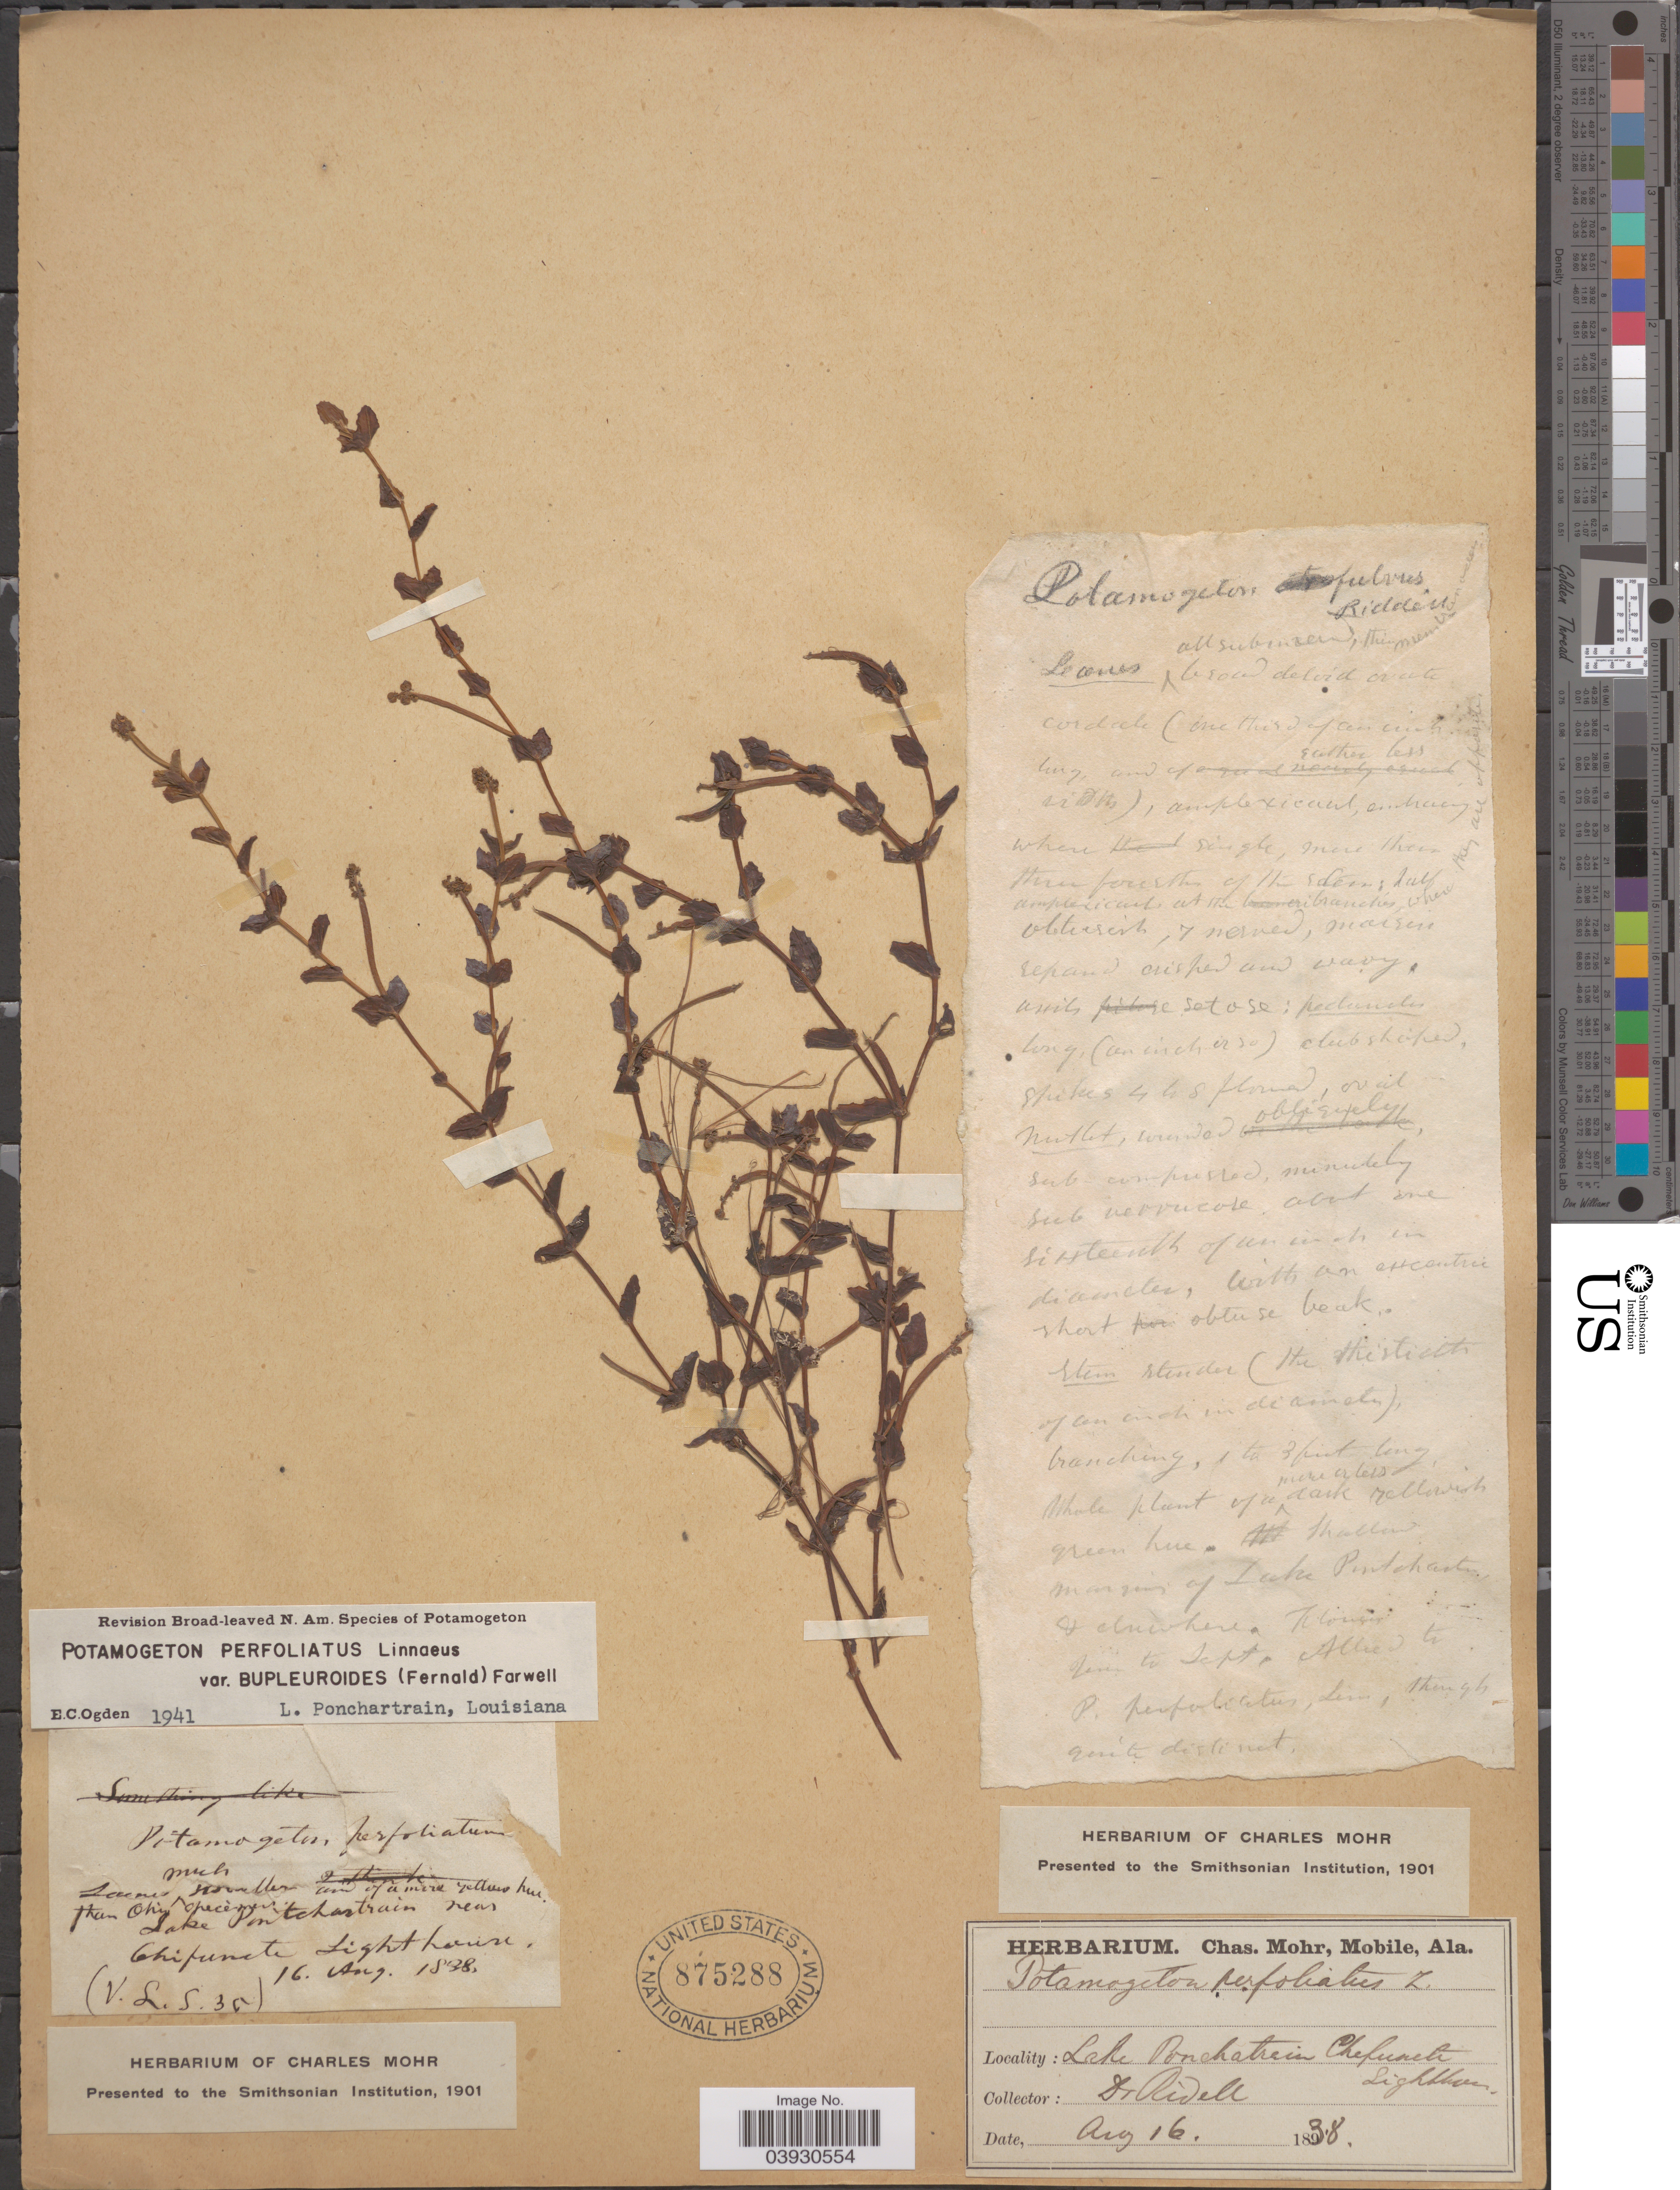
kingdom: Plantae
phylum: Tracheophyta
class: Liliopsida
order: Alismatales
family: Potamogetonaceae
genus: Potamogeton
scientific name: Potamogeton perfoliatus var. bupleuroides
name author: (Fernald) Farw.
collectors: -. Ridell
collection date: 1838-08-16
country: United States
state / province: Alabama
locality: Lake Ponchatrain Chepunete Lighthouse.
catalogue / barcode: US 875288